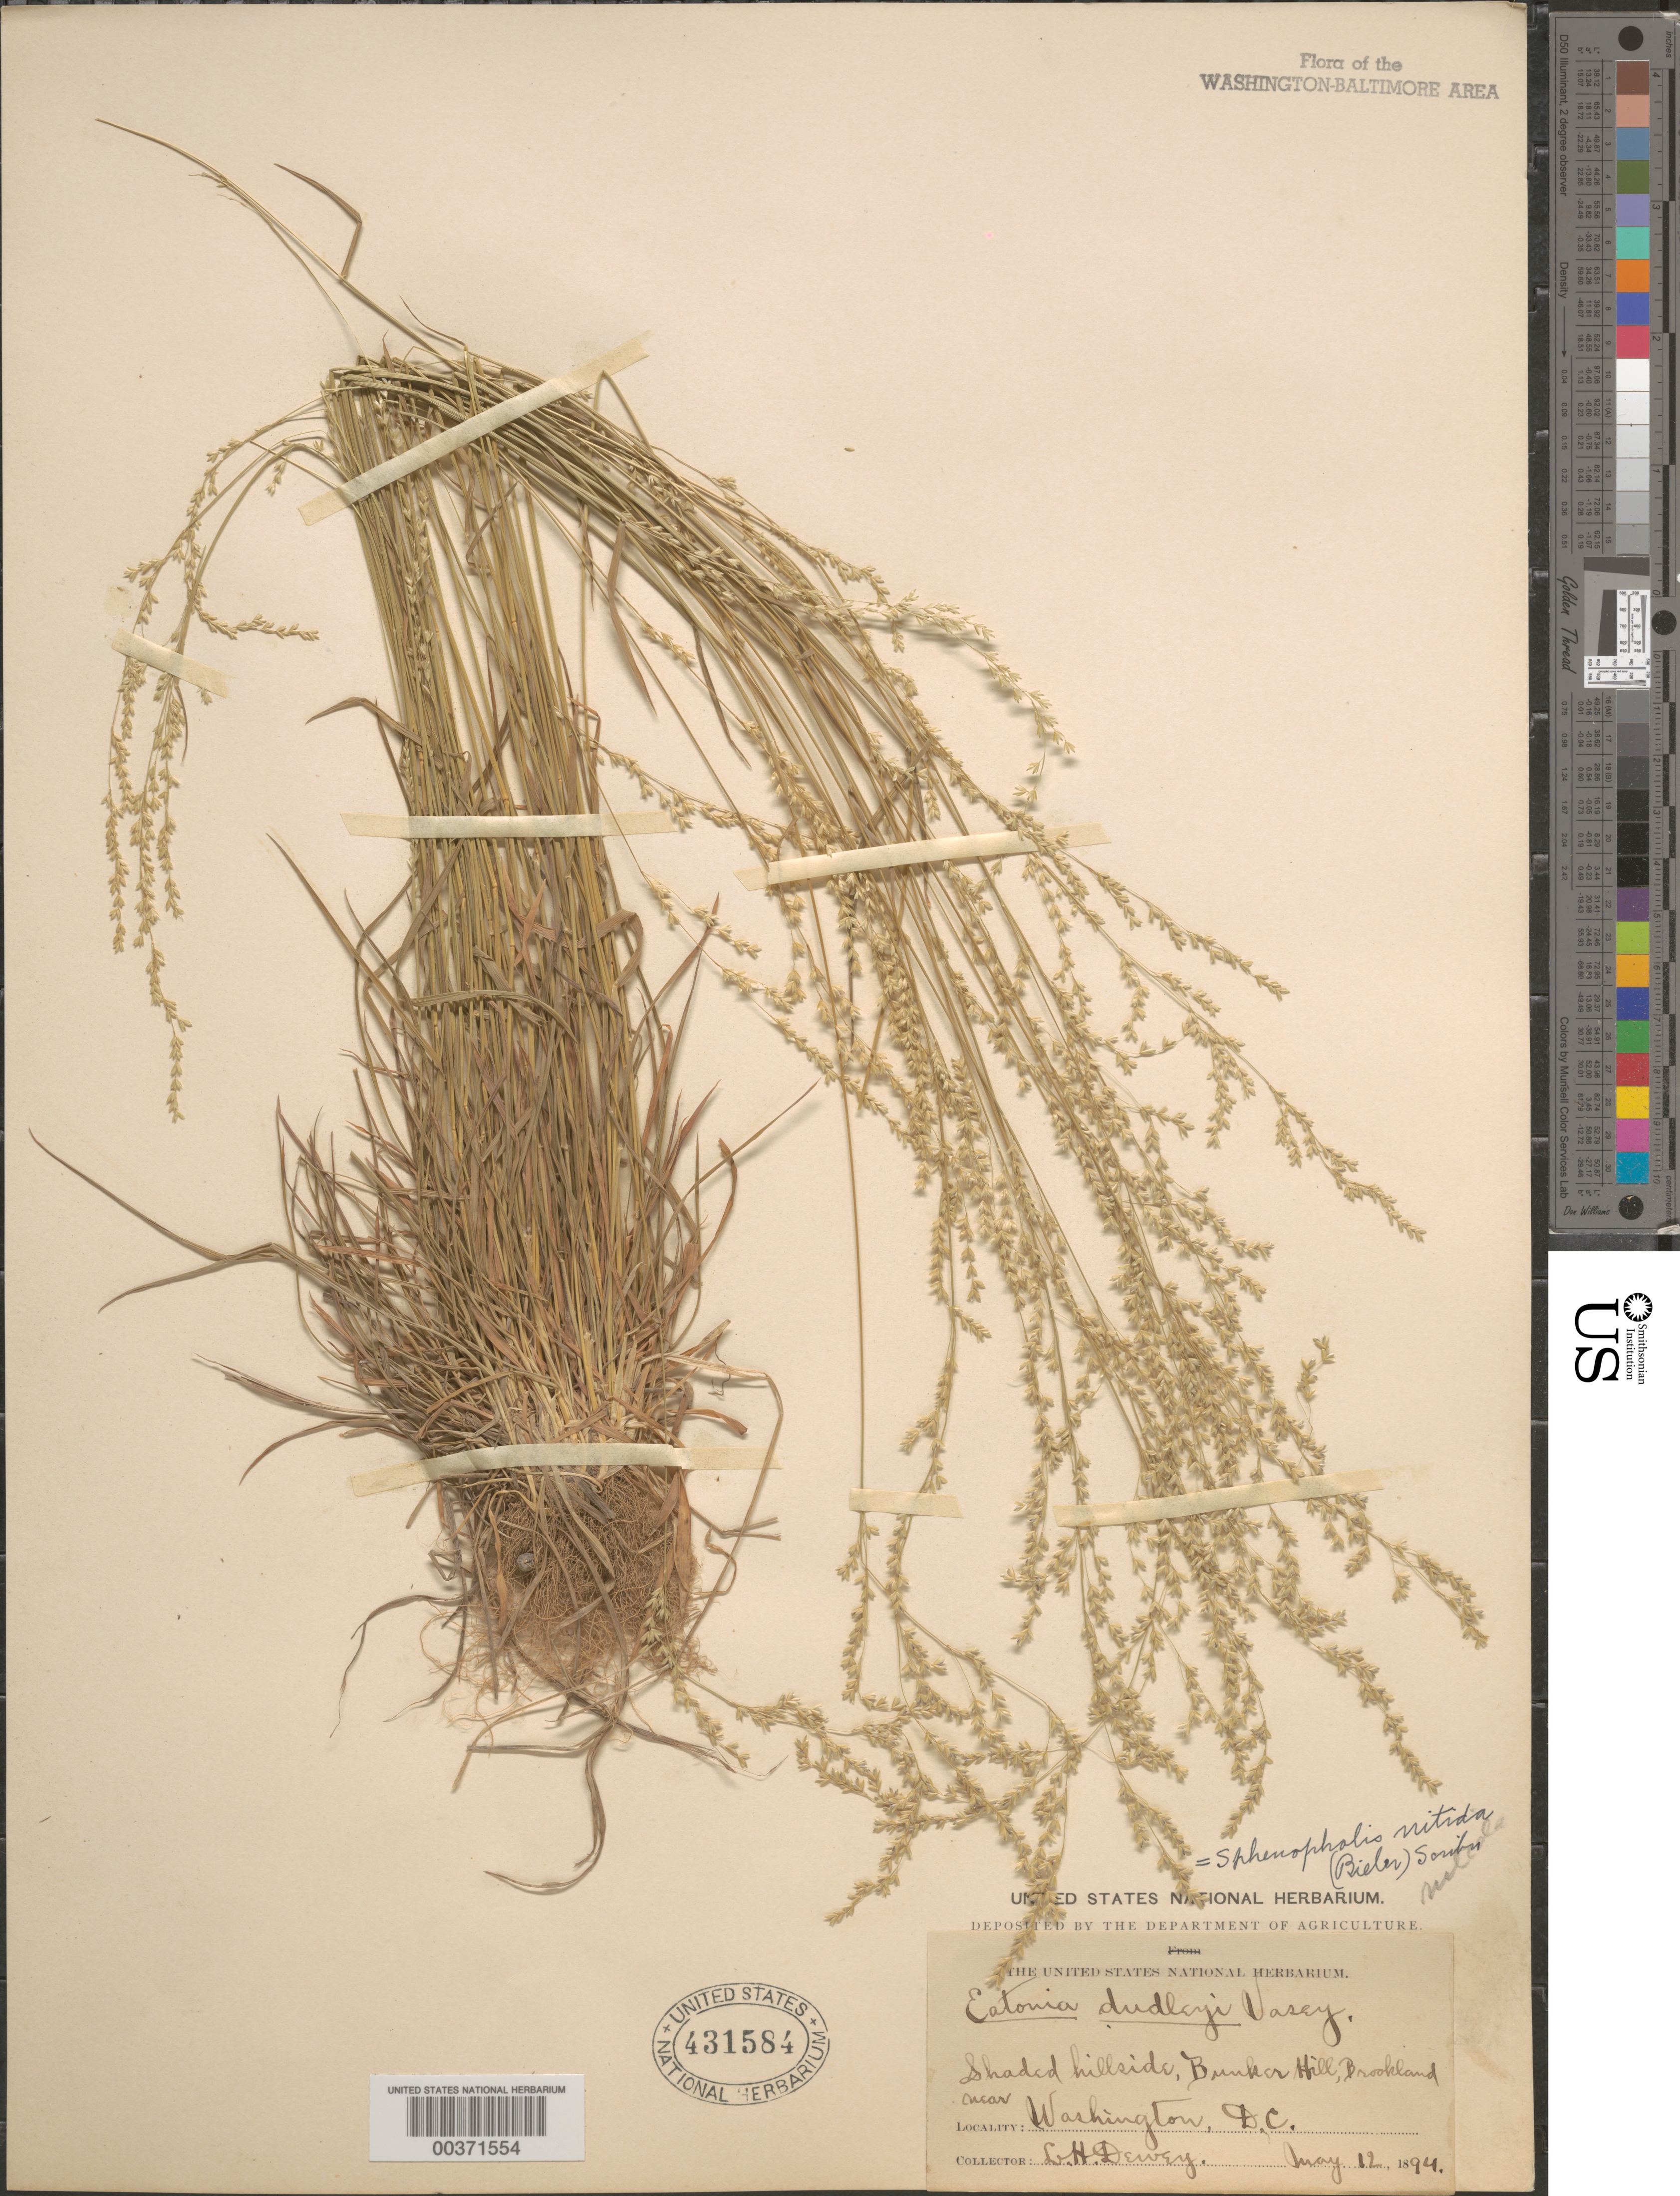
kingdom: Plantae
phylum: Tracheophyta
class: Liliopsida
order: Poales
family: Poaceae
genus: Sphenopholis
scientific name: Sphenopholis nitida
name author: (Biehler) Scribn.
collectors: L. H. Dewey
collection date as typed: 12 May 1894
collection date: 1894-05-12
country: United States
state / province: District of Columbia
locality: Bunker Hill, Brookland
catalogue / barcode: US 431584